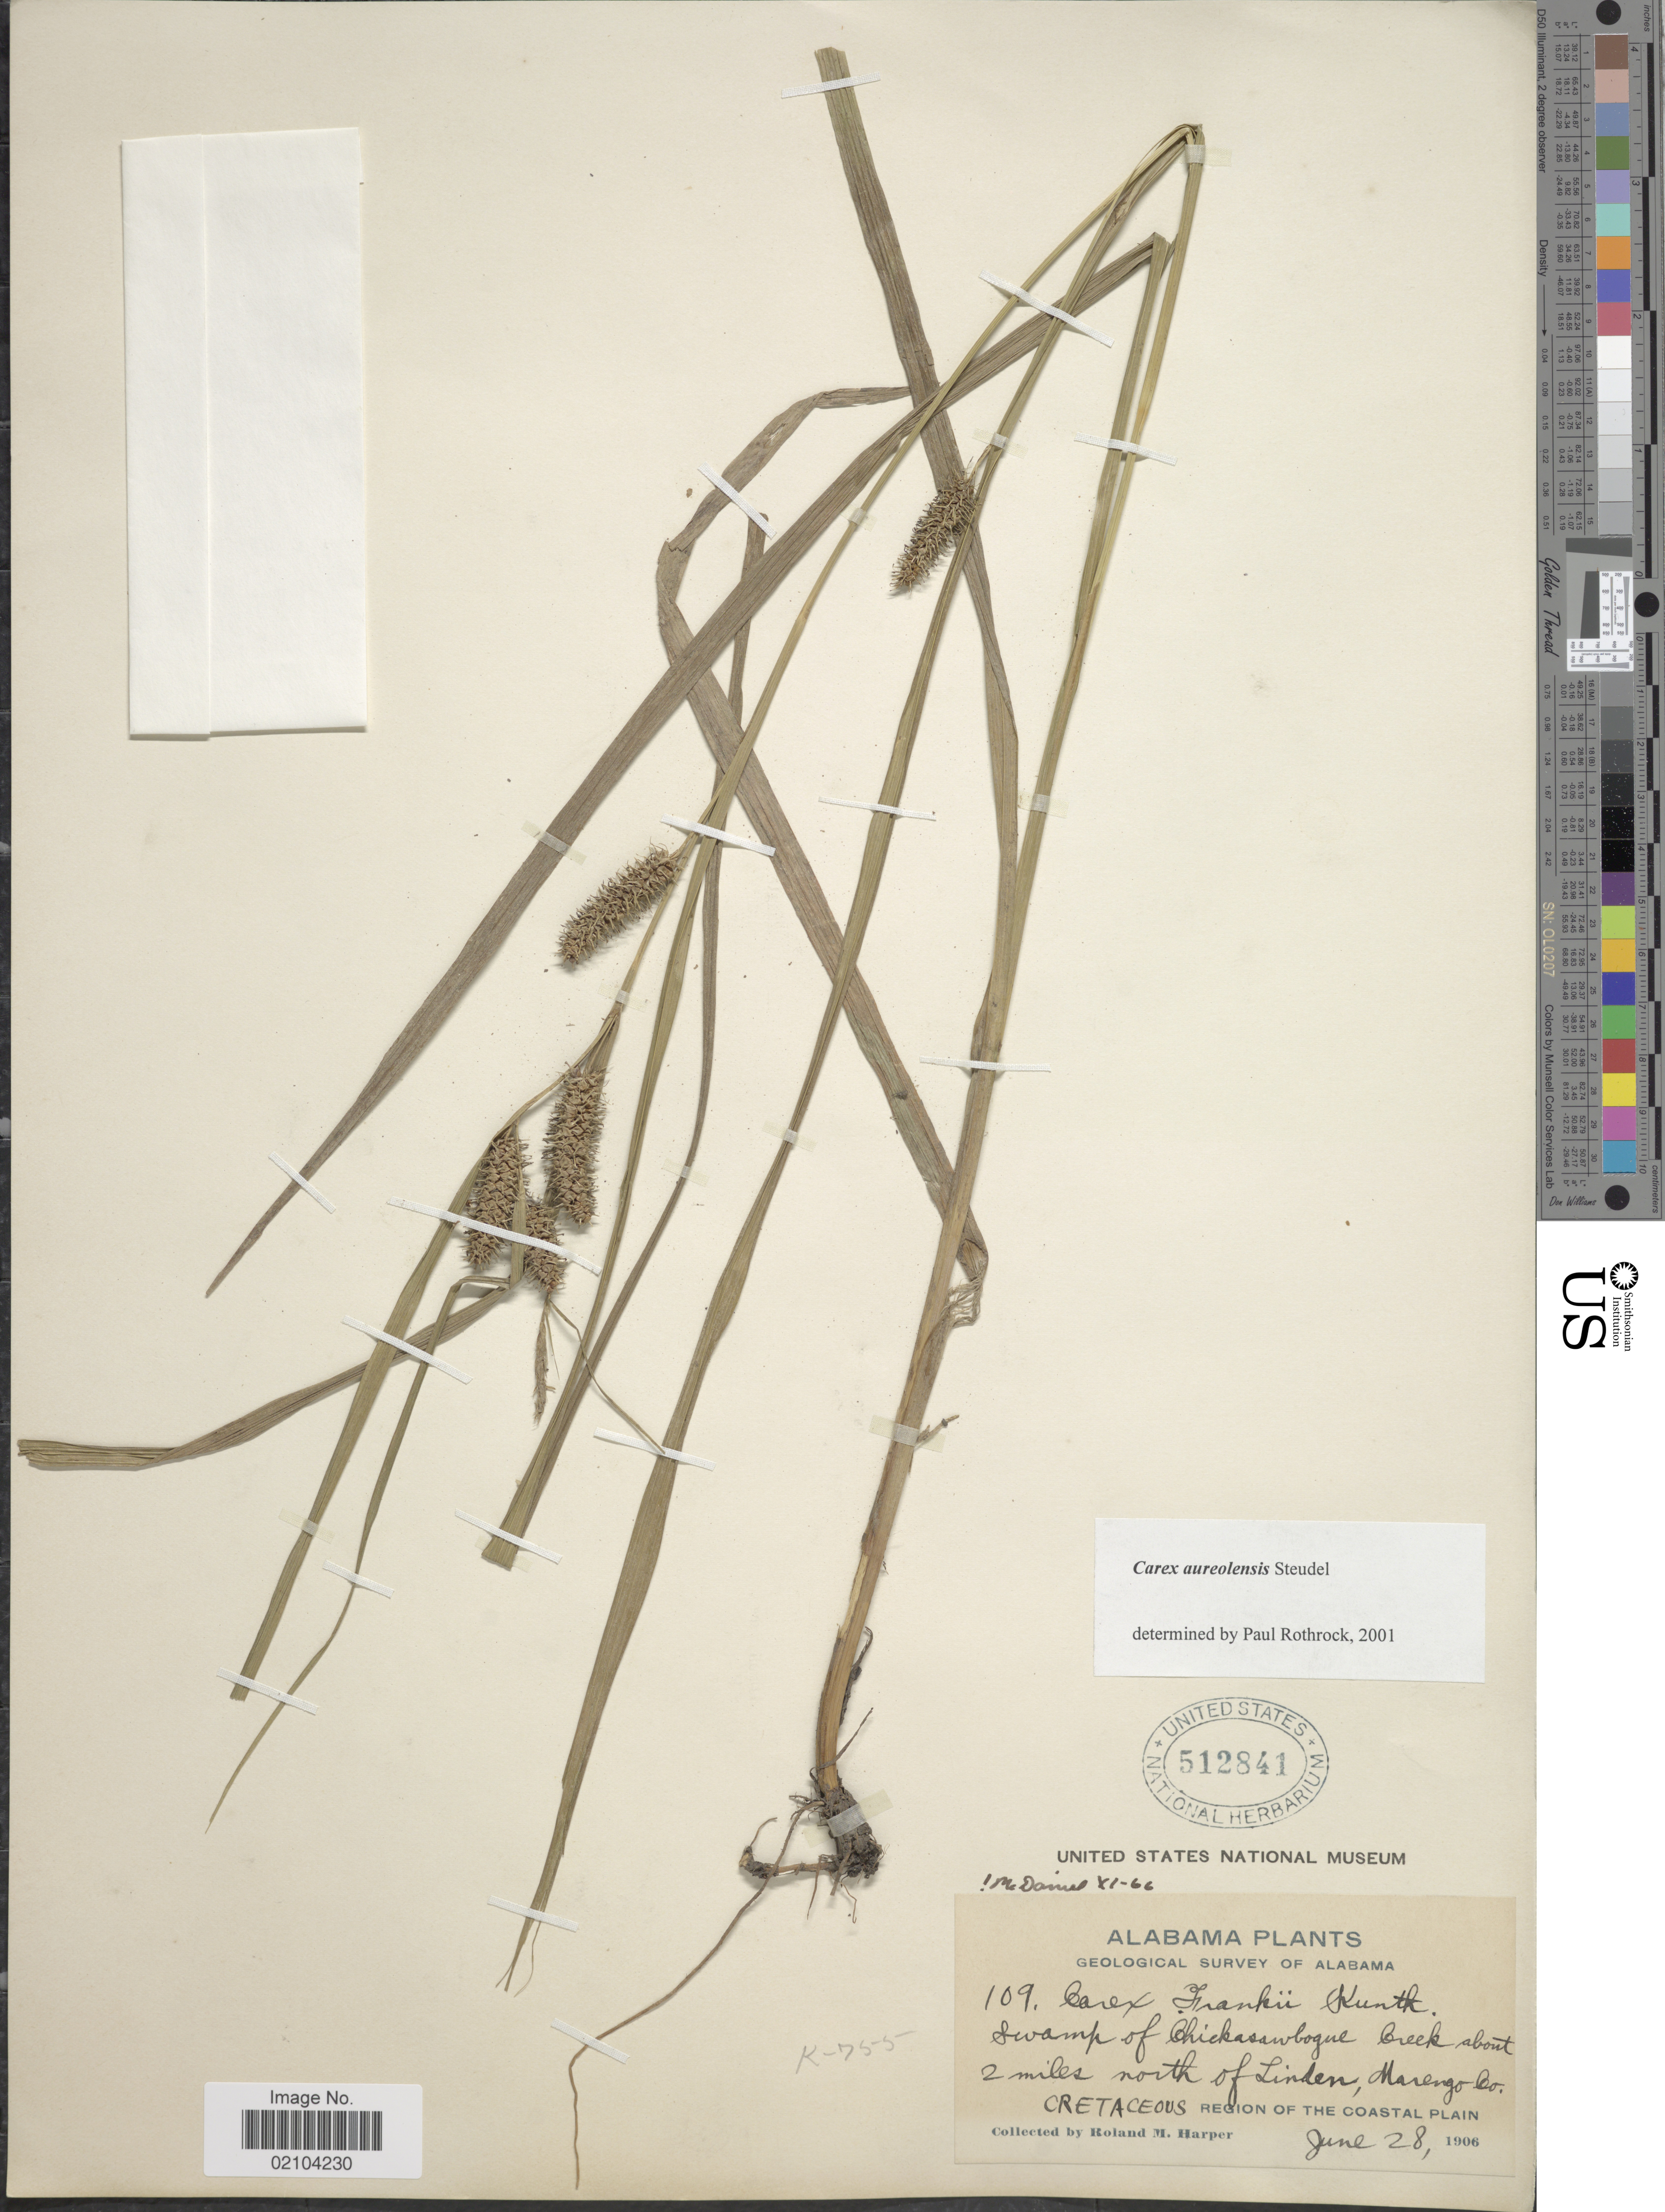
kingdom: Plantae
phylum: Tracheophyta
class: Liliopsida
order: Poales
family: Cyperaceae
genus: Carex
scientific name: Carex aureolensis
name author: Steud.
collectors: R. M. Harper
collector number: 109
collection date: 1906-06-28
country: United States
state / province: Alabama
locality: Alabama, Swamp of Chickasawbogue Creek about 2 miles north of Linden, Marengo Co. Creatceous Region of the Coastal Plain.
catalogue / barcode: US 512841